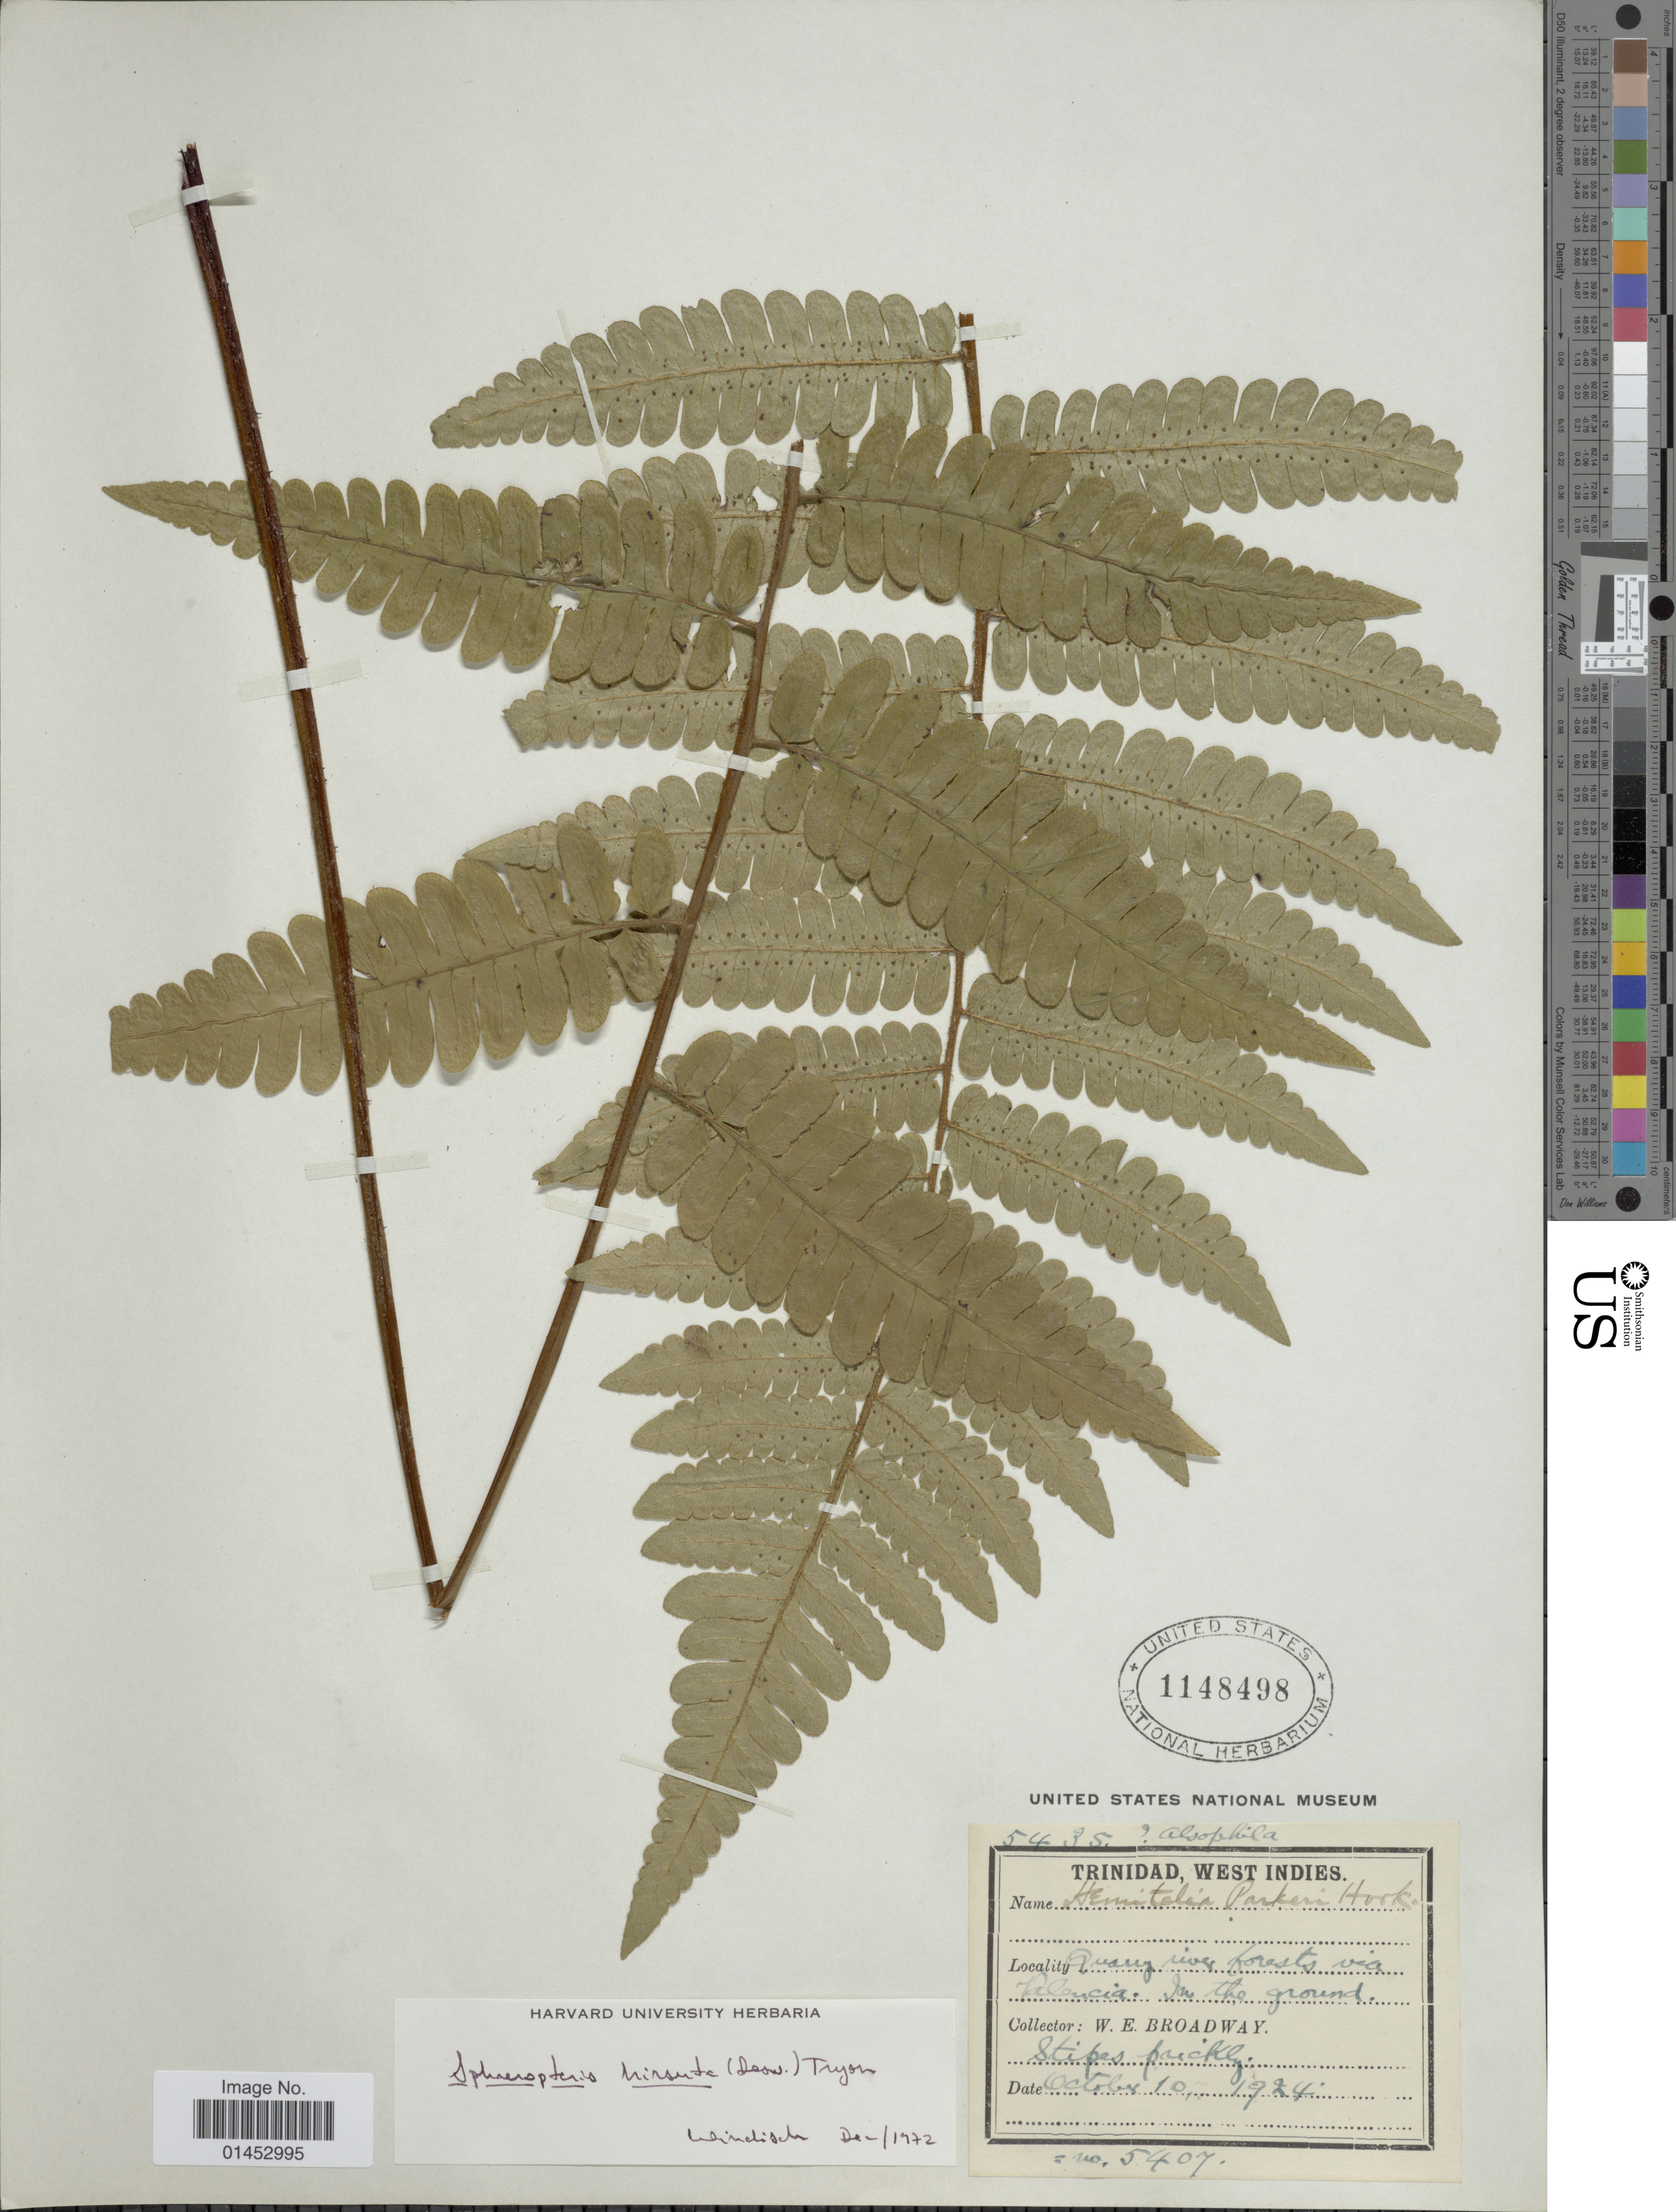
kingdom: Plantae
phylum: Tracheophyta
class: Polypodiopsida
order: Cyatheales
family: Cyatheaceae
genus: Cyathea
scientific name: Cyathea surinamensis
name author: (Miq.) Domin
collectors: W. E. Broadway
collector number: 5435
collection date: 1924-10-10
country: Trinidad and Tobago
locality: Trinidad, West Indies, Quarry river forest via Valencia. In the ground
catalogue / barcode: US 1148498